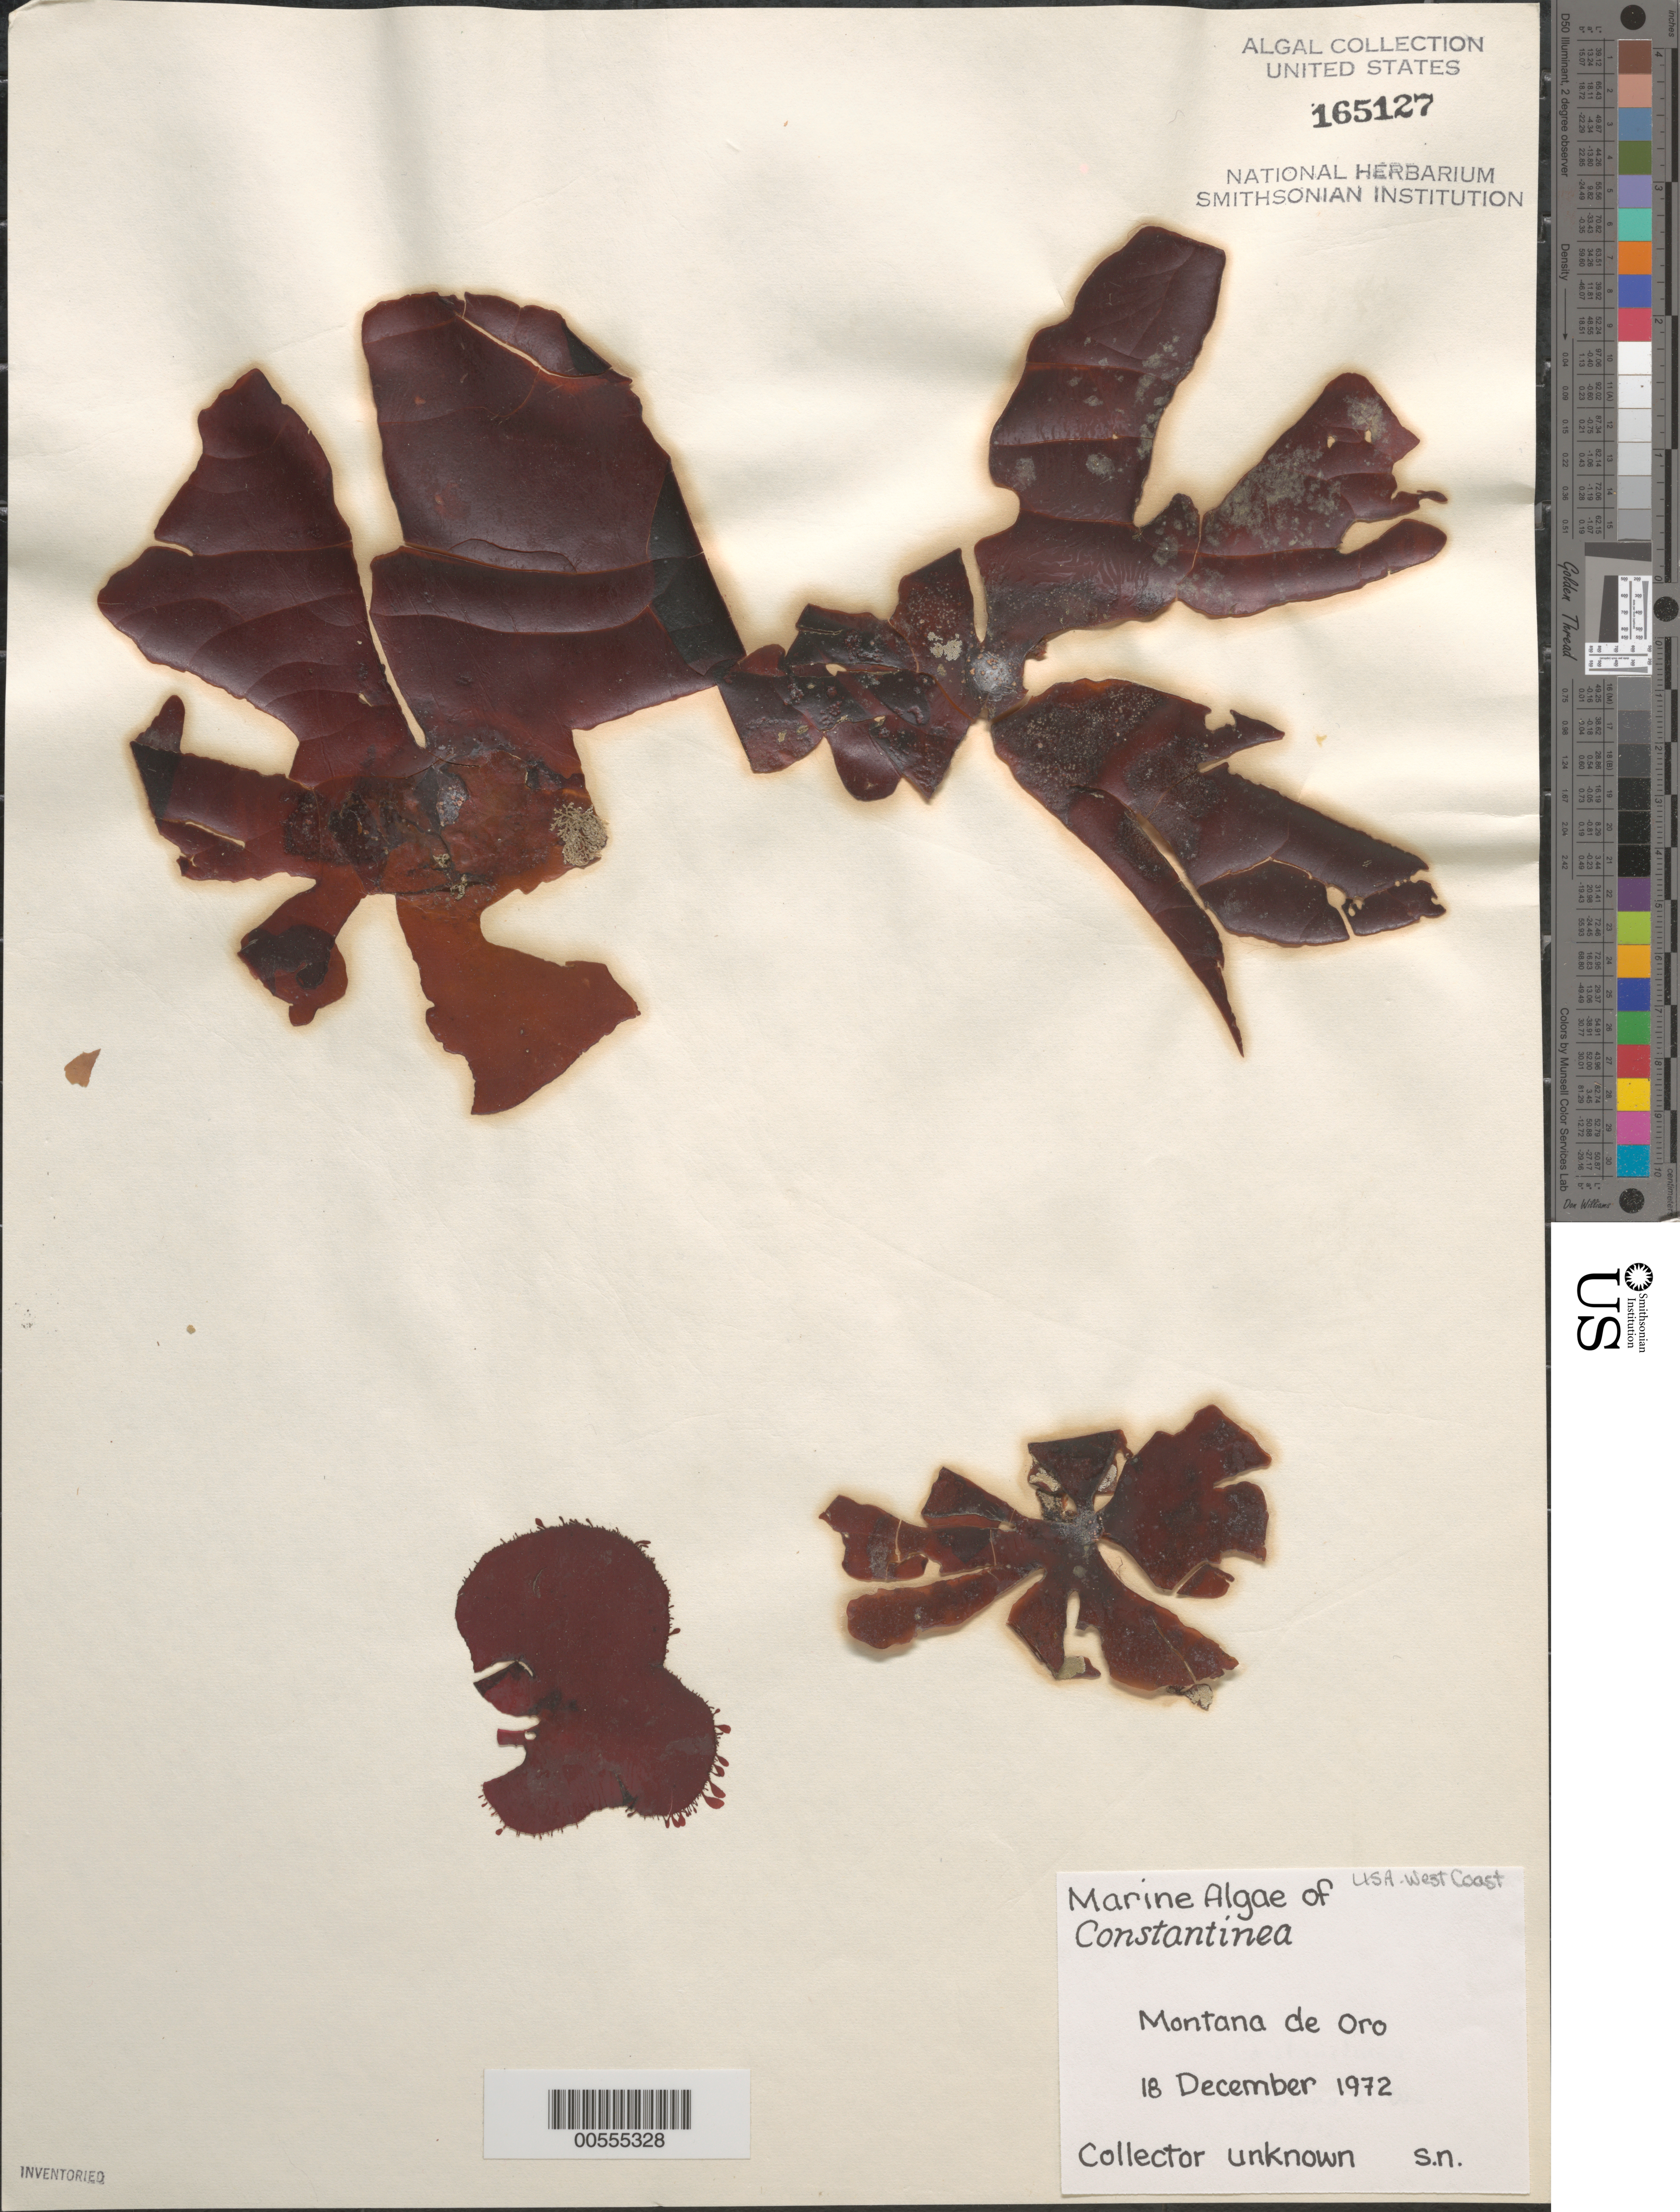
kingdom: Plantae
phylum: Rhodophyta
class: Florideophyceae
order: Gigartinales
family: Dumontiaceae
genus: Constantinea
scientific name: Constantinea sp.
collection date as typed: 18 Dec 1972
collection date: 1972-12-18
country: United States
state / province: California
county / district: San Luis Obispo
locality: Montana de Oro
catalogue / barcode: US 165127